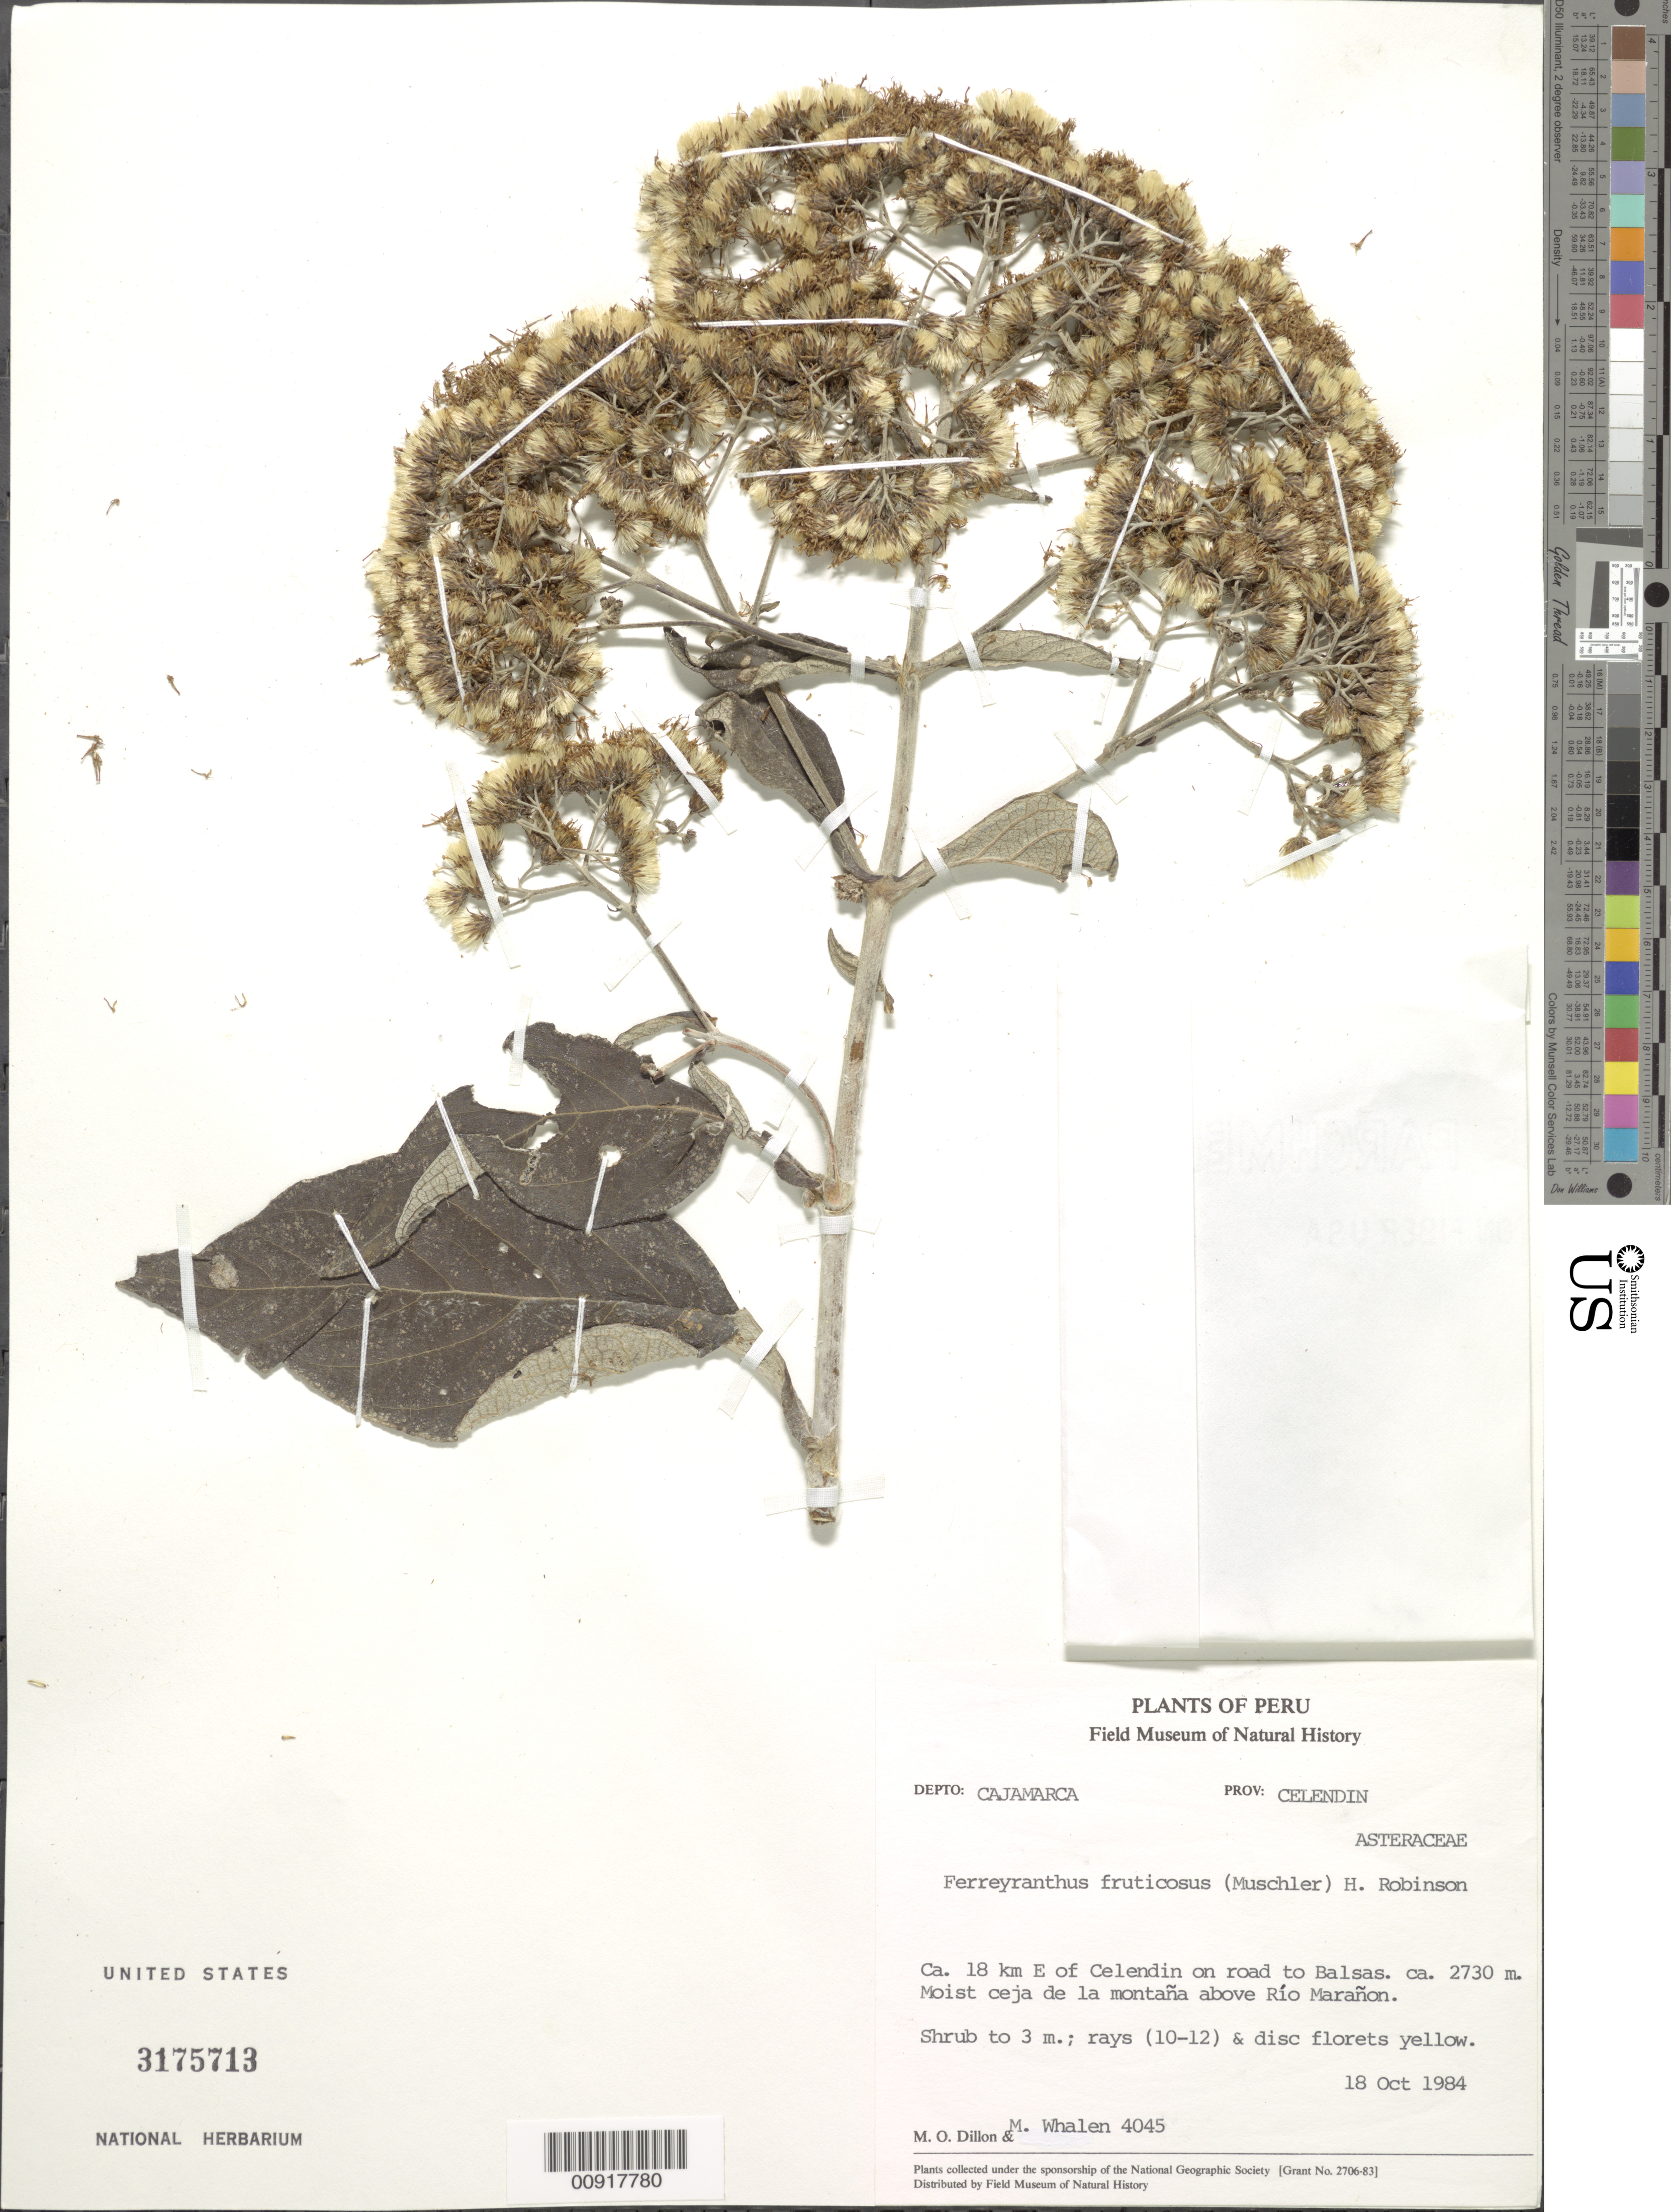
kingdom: Plantae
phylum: Tracheophyta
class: Magnoliopsida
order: Asterales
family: Asteraceae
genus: Ferreyranthus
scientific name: Ferreyranthus fruticosus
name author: (Muschl.) H. Rob.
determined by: Dillon, M. O.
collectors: M. O. Dillon & M. Whalen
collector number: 4045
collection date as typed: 18 October 1984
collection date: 1984-10-18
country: Peru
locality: Prov. Celedin, Dpto. Cajamarca, 18 km E of Celedin on road to Balsas, above Río Marañon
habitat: Moist ceja de la montaña above río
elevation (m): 2730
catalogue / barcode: US 3175713